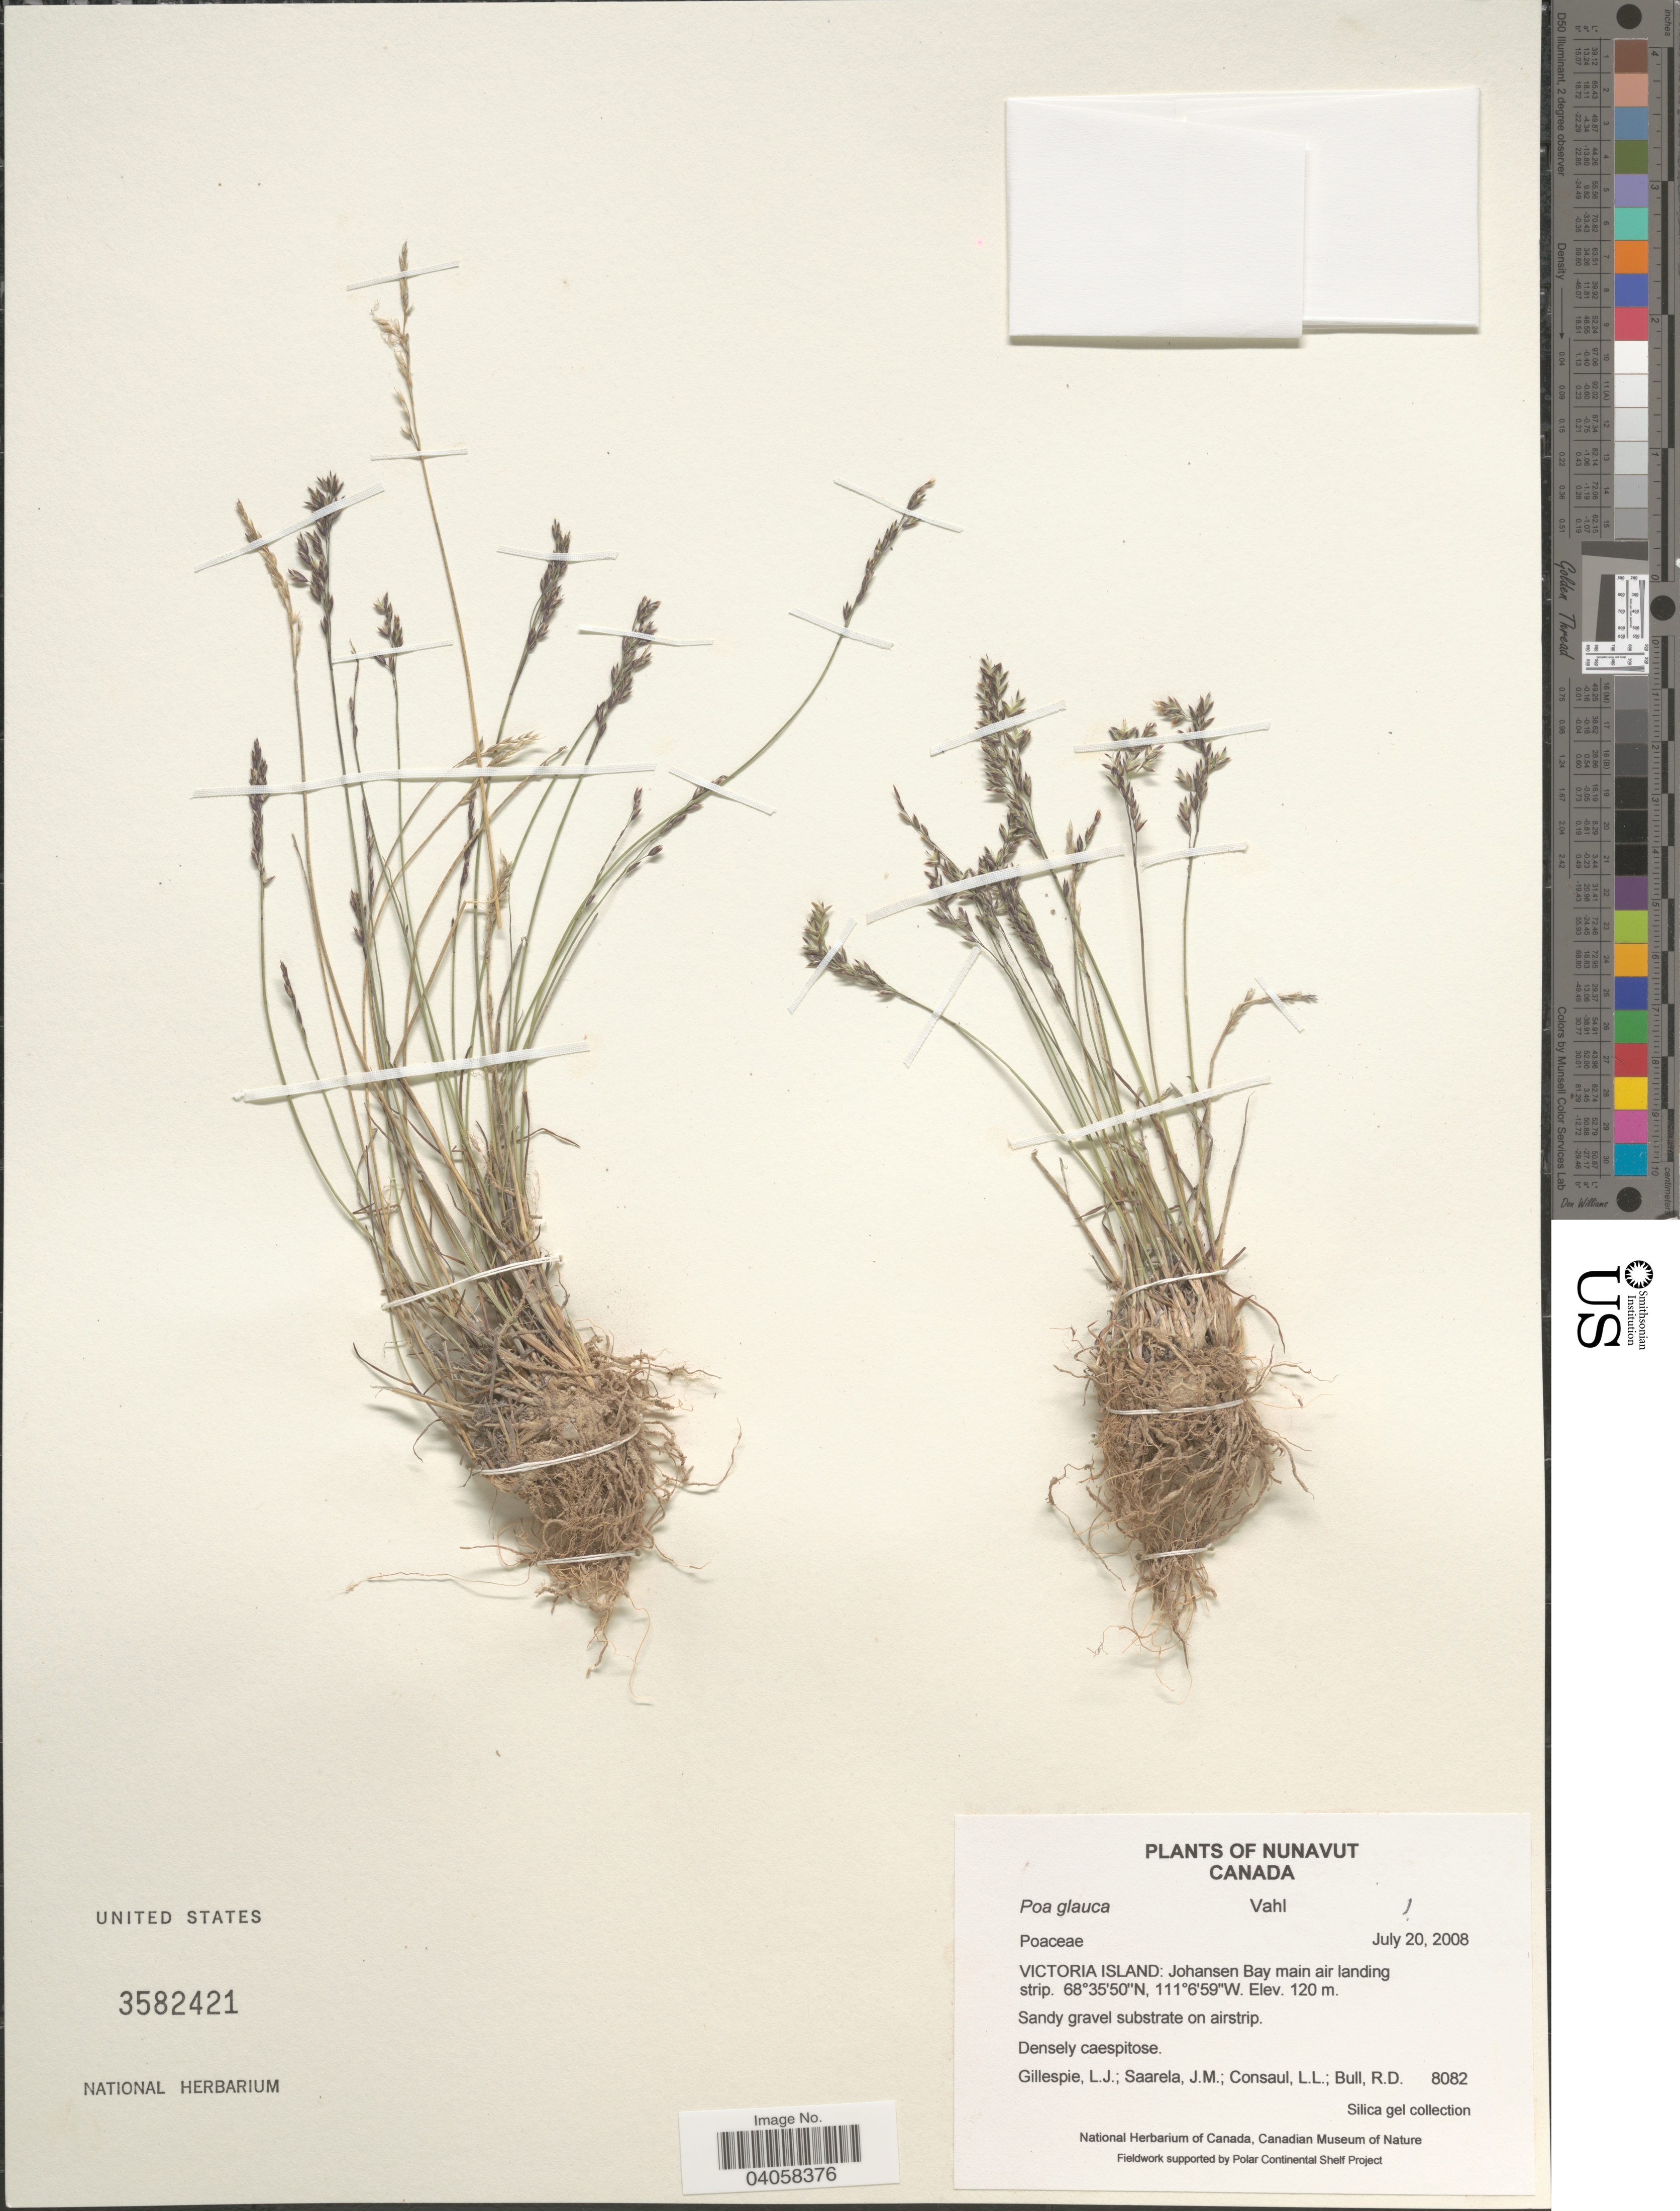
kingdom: Plantae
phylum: Tracheophyta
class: Liliopsida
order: Poales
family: Poaceae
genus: Poa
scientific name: Poa glauca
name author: Vahl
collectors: L. Gillespie, J. Saarela, L. Consaul & R. Bull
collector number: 8082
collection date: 2008-07-20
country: Canada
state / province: Nunavut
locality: Victoria Island: Johansen Bay main air landing strip.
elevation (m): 120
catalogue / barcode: US 3582421